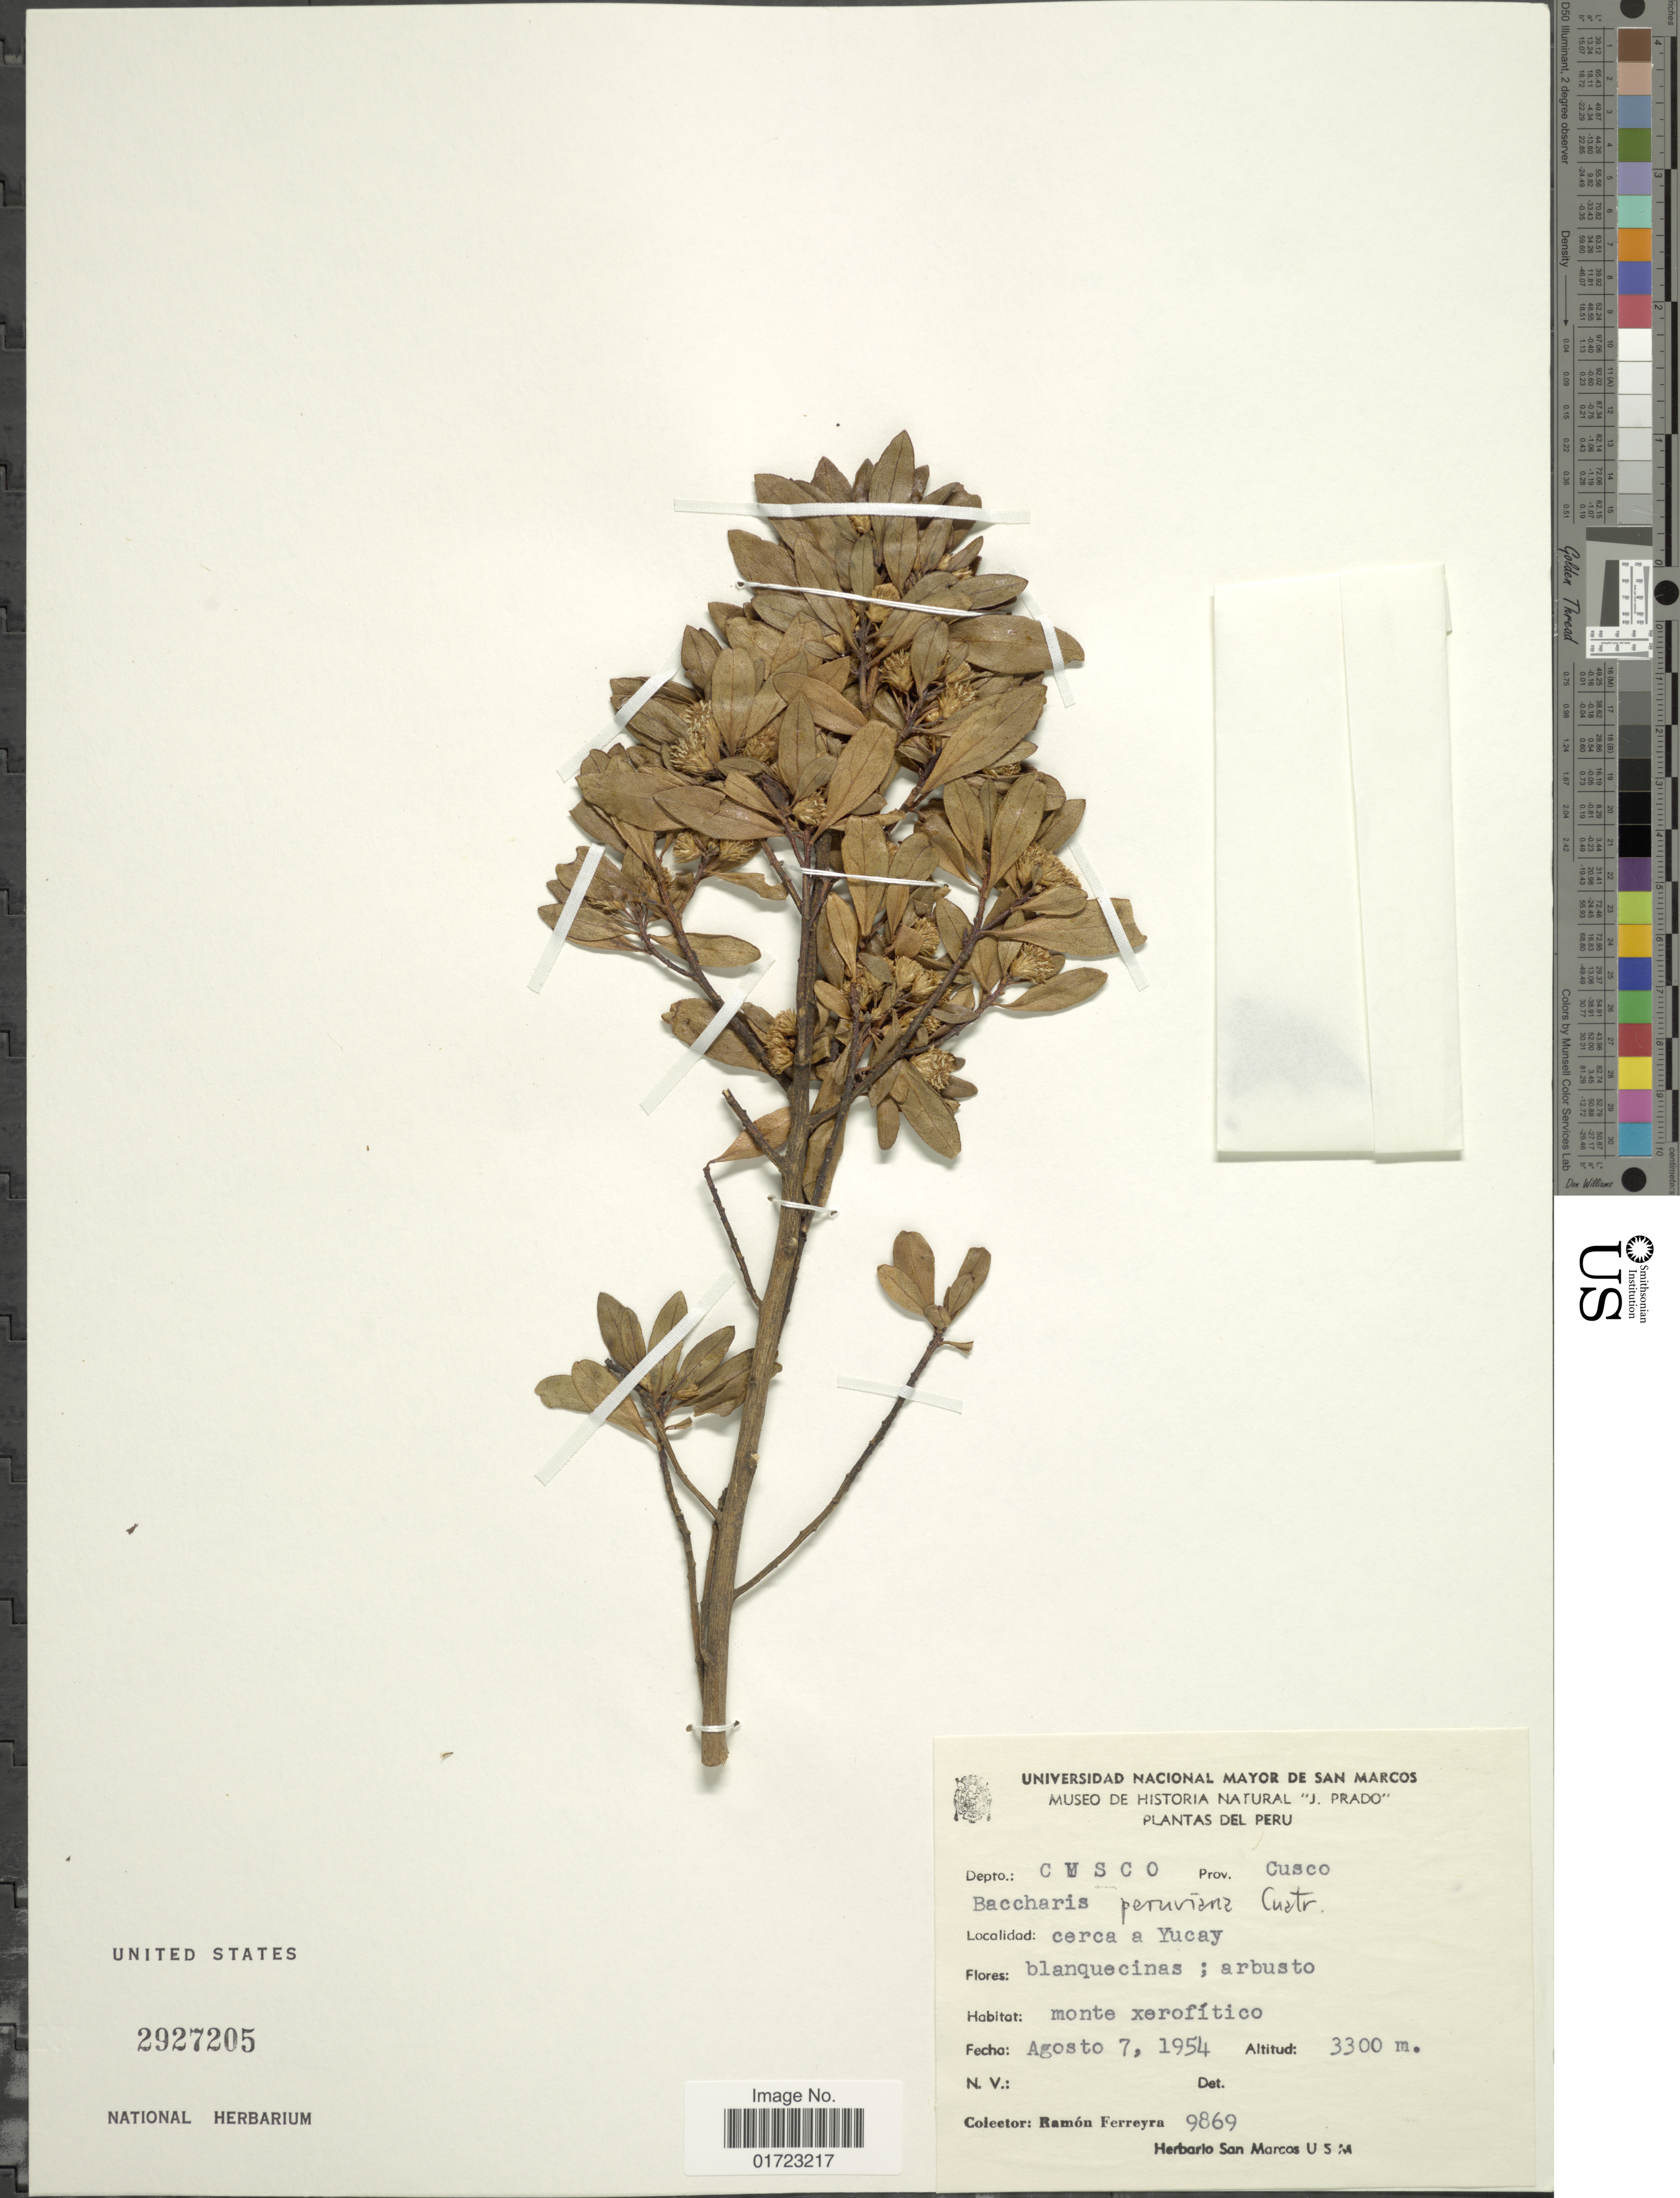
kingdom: Plantae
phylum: Tracheophyta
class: Magnoliopsida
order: Asterales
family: Asteraceae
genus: Baccharis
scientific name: Baccharis peruviana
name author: Cuatrec.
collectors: R. A. Ferreyra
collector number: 9869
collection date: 1954-08-07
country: Peru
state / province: Cusco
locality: Prov. Cusco. Cerca a Yucay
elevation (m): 3300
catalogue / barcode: US 2927205